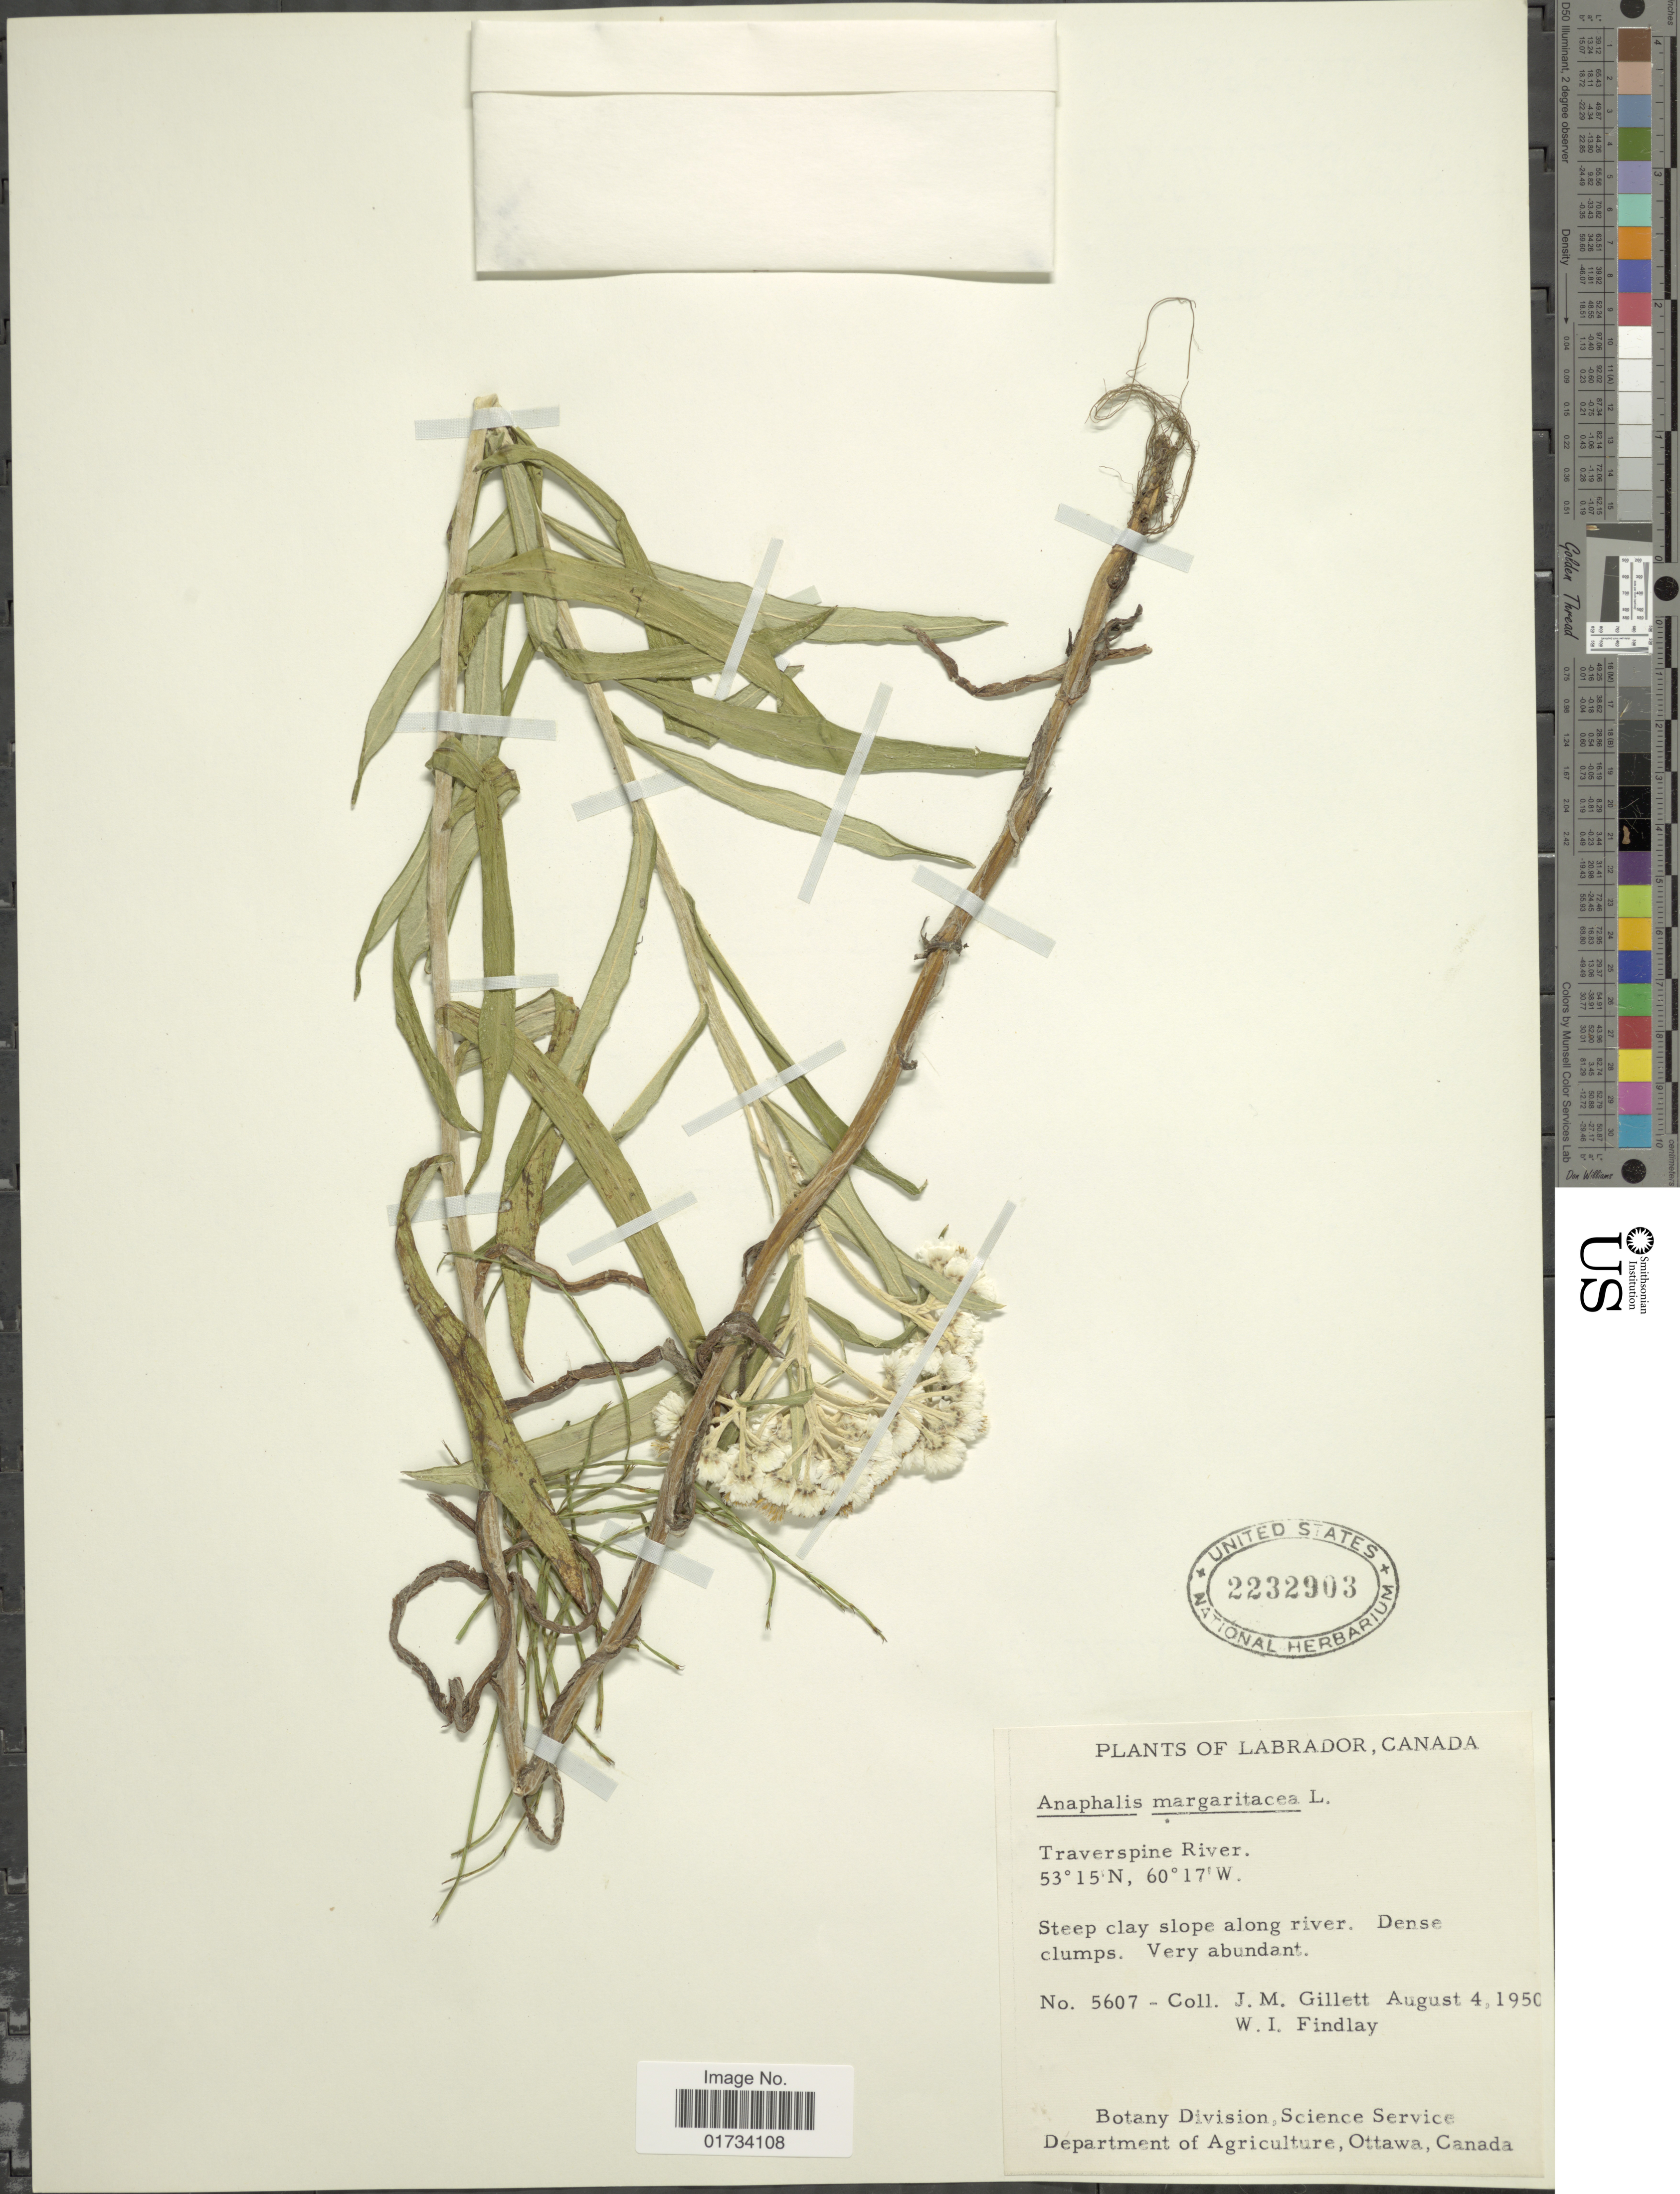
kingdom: Plantae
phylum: Tracheophyta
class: Magnoliopsida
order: Asterales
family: Asteraceae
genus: Anaphalis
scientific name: Anaphalis margaritacea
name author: (L.) Benth. & Hook. f.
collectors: J. M. Gillett & W. Findlay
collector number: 5607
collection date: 1950-08-04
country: Canada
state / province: Newfoundland and Labrador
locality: Traverspine River, steep clay slope along river, Dense clumps, very abundant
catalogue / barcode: US 2232903